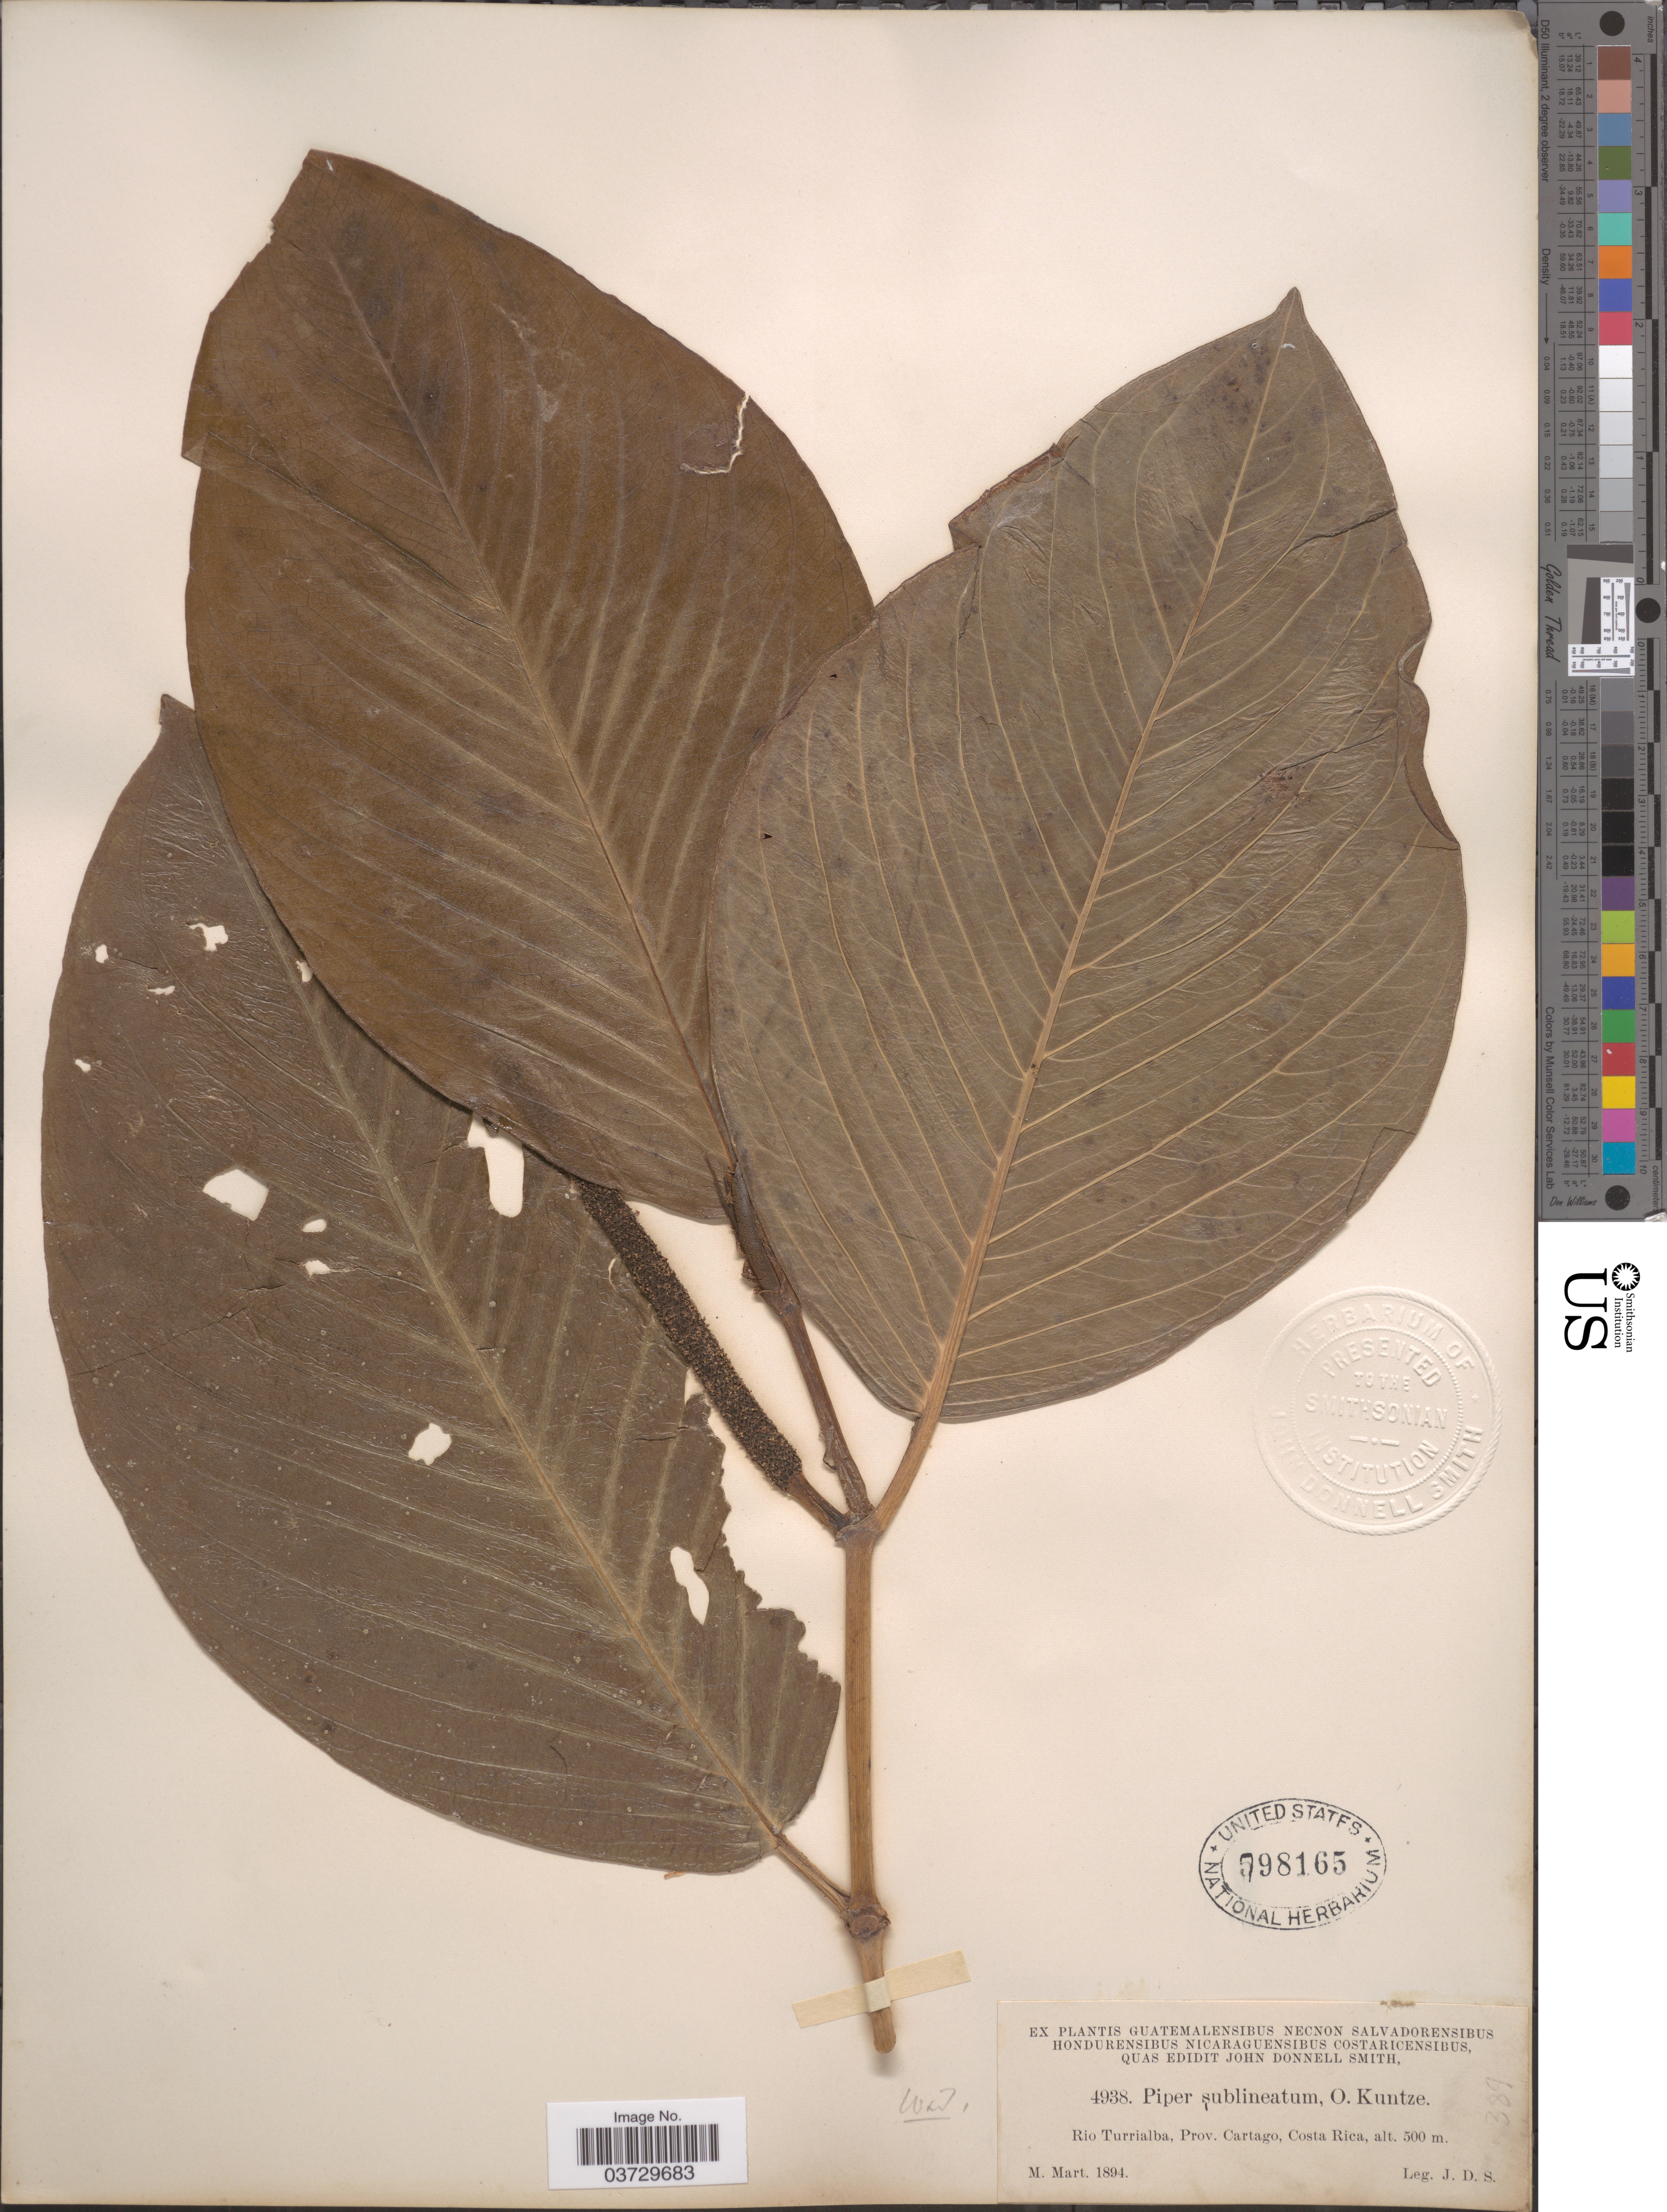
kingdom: Plantae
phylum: Tracheophyta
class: Magnoliopsida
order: Piperales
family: Piperaceae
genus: Piper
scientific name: Piper sublineatum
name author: Kuntze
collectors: J. Donnell Smith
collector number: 4938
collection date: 1894-03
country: Costa Rica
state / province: Cartago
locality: Rio Turrialba.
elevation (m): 500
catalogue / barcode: US 798165